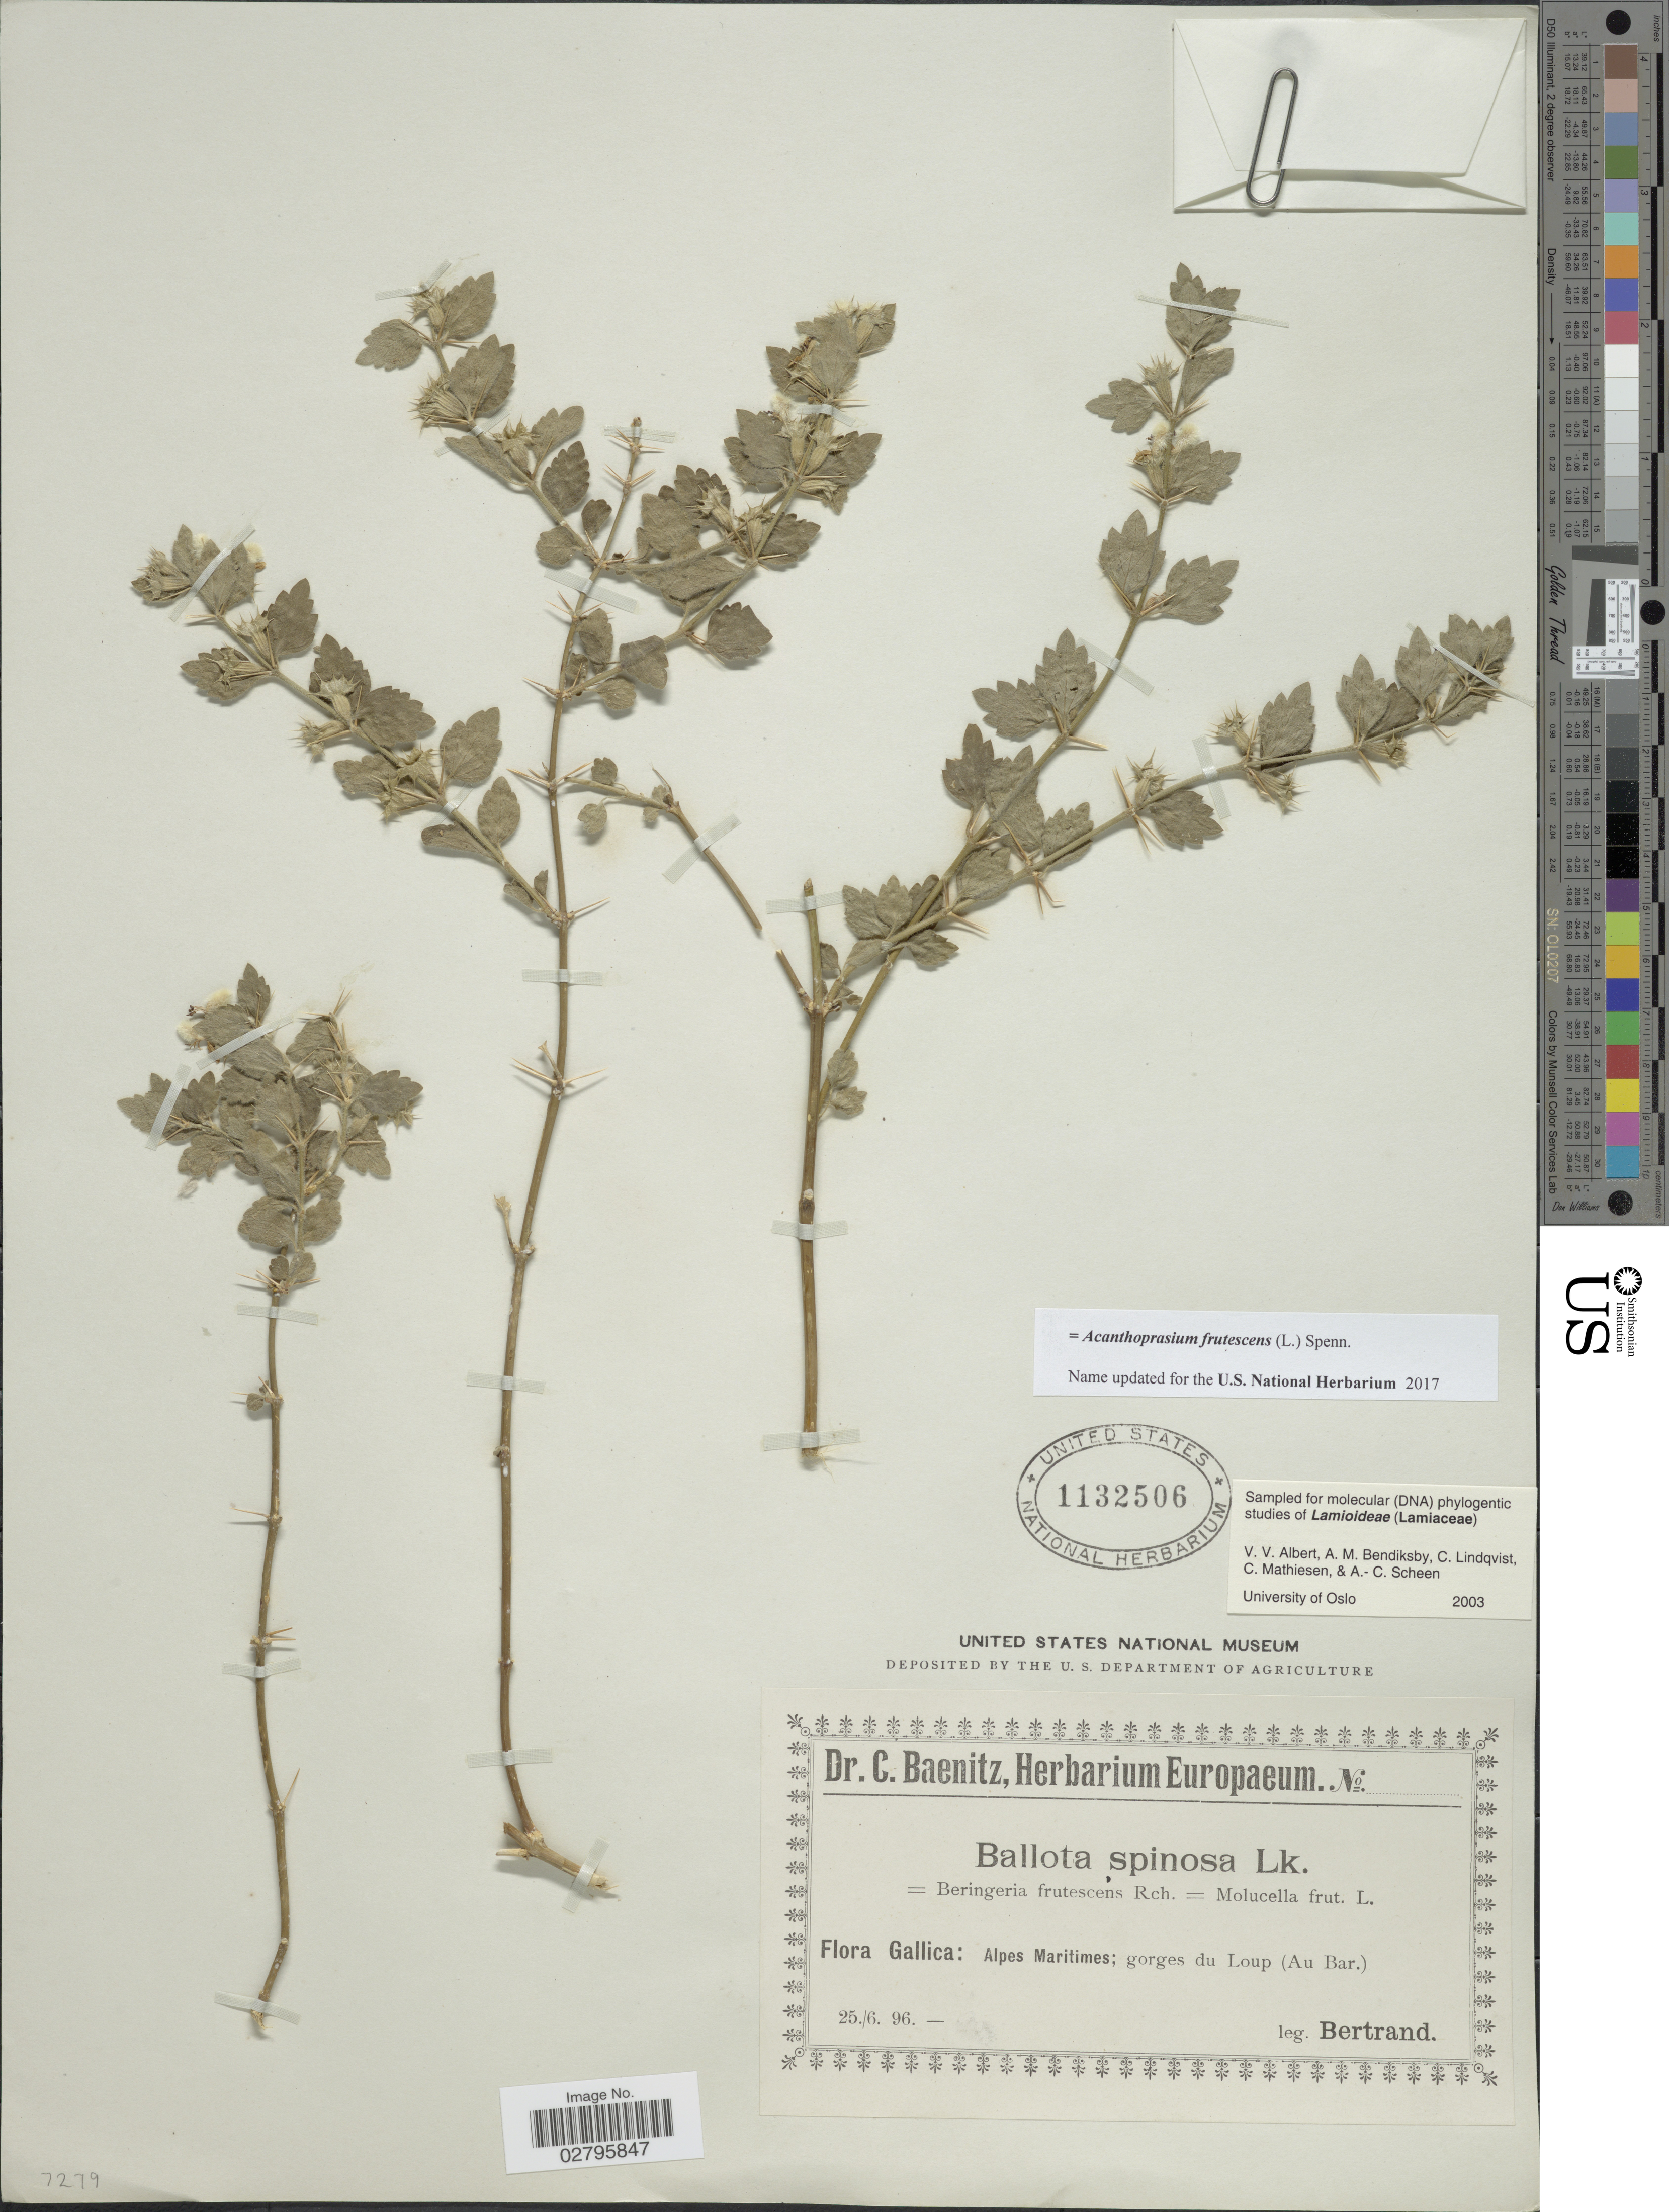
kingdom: Plantae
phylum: Tracheophyta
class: Magnoliopsida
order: Lamiales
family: Lamiaceae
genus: Acanthoprasium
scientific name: Acanthoprasium frutescens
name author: (L.) Spenn.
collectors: Bertrand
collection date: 1896-06-25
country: France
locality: Gallica: Alpes Maritimes; gorges du Loup (Au Bar.).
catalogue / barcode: US 1132506